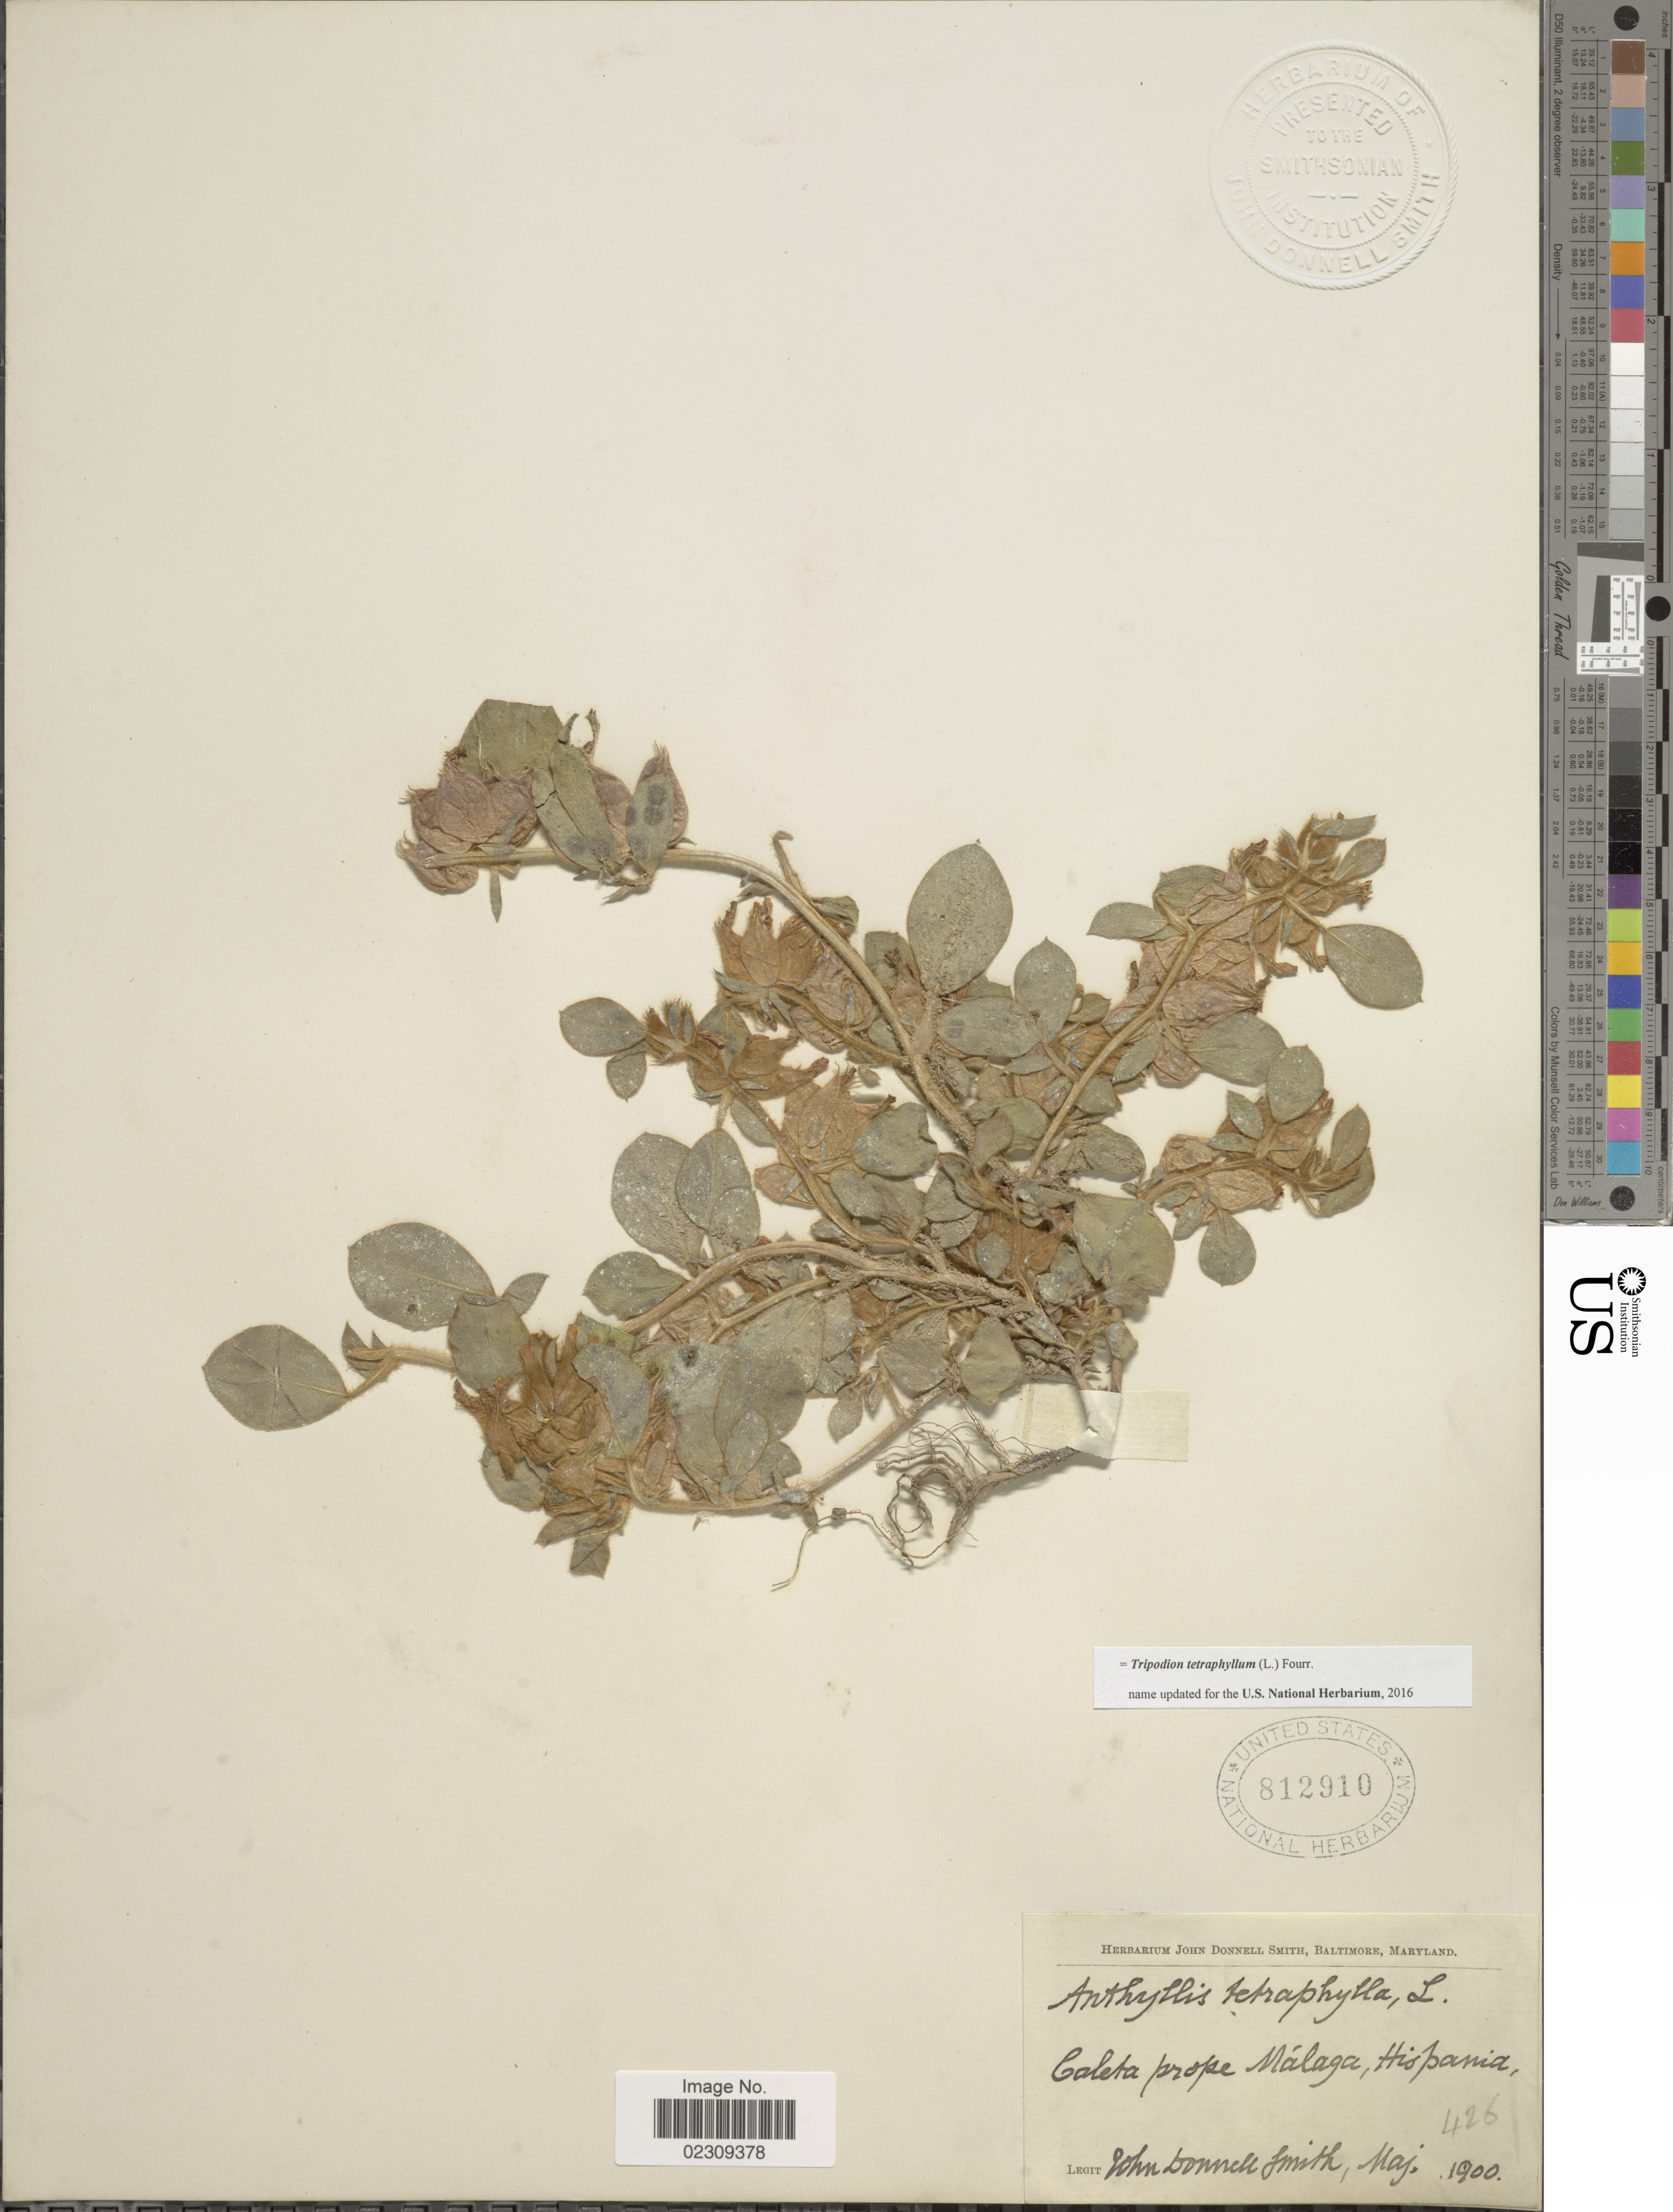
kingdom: Plantae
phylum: Tracheophyta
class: Magnoliopsida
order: Fabales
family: Fabaceae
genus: Tripodion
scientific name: Tripodion tetraphyllum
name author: (L.) Fourr.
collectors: J. Donnell Smith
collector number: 426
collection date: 1900-05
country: Spain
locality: Caleta prope Malaga, Hispania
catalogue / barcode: US 812910